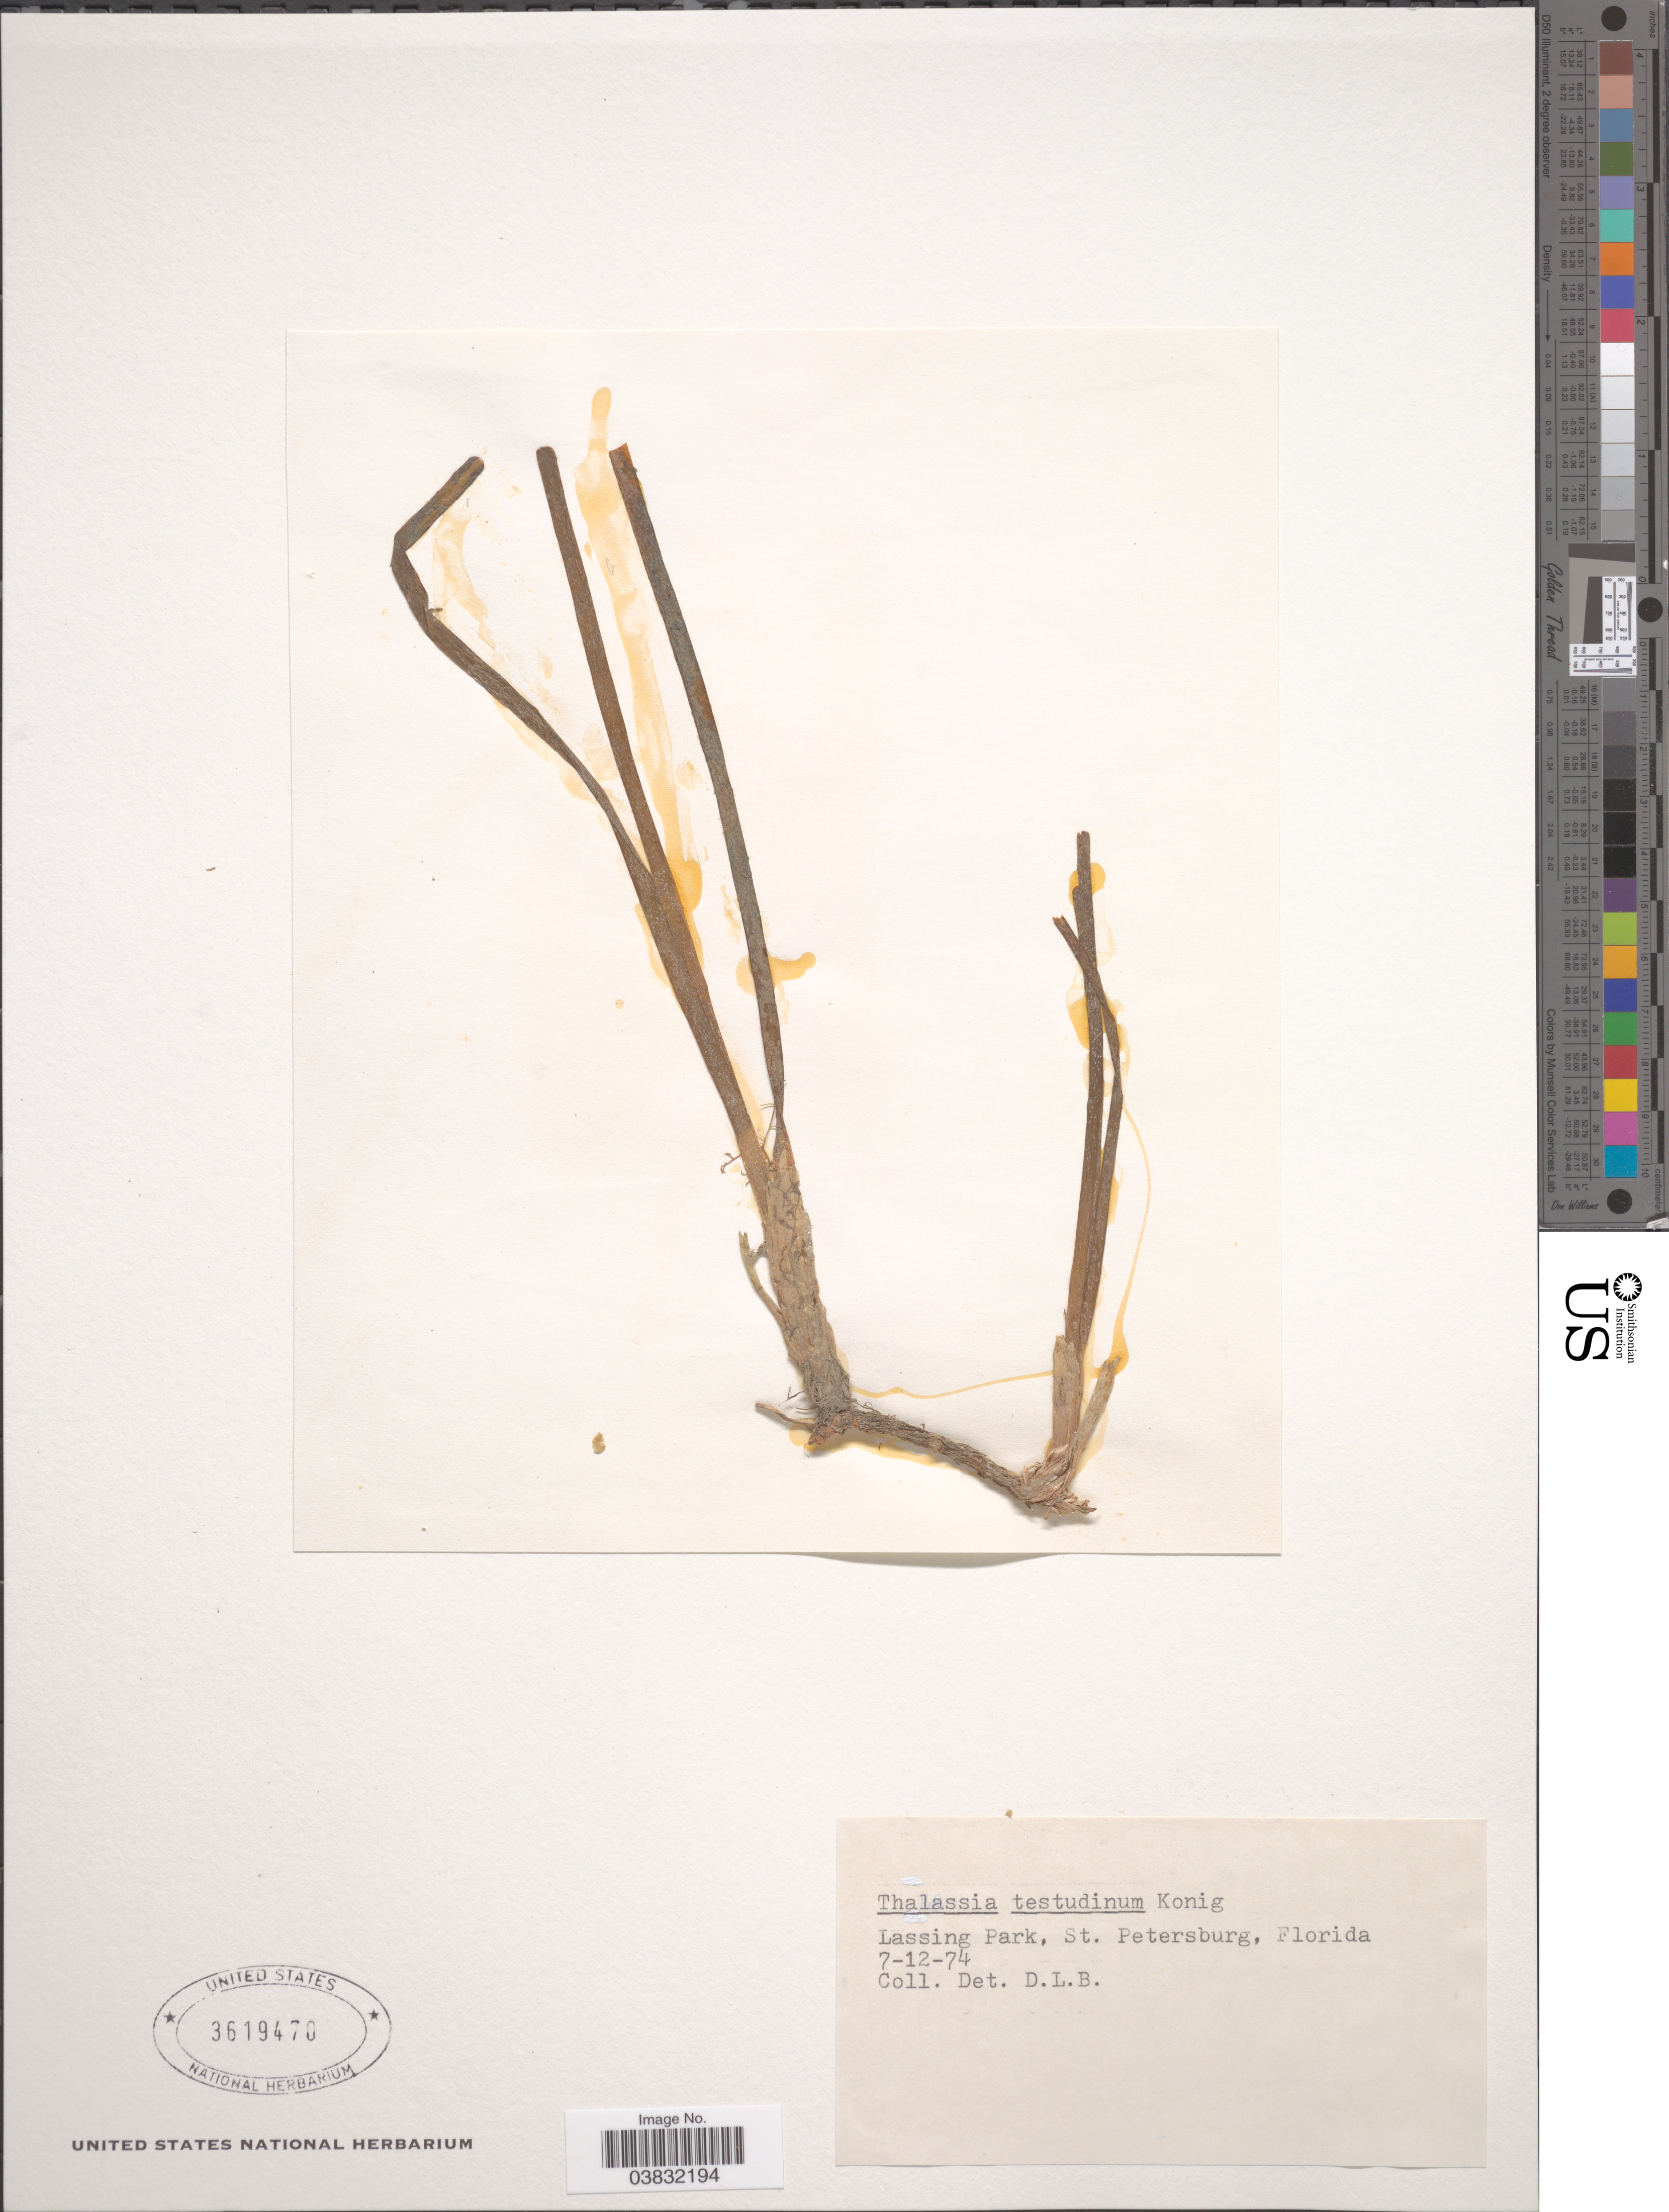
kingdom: Plantae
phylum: Tracheophyta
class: Liliopsida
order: Alismatales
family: Hydrocharitaceae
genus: Thalassia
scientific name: Thalassia testudinum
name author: Banks & Sol. ex K.D. Koenig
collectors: D. L. B.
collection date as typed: Transcribed d/m/y: 7/12/74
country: United States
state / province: Florida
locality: Lassing Park, St. Petersburg.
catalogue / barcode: US 3619470